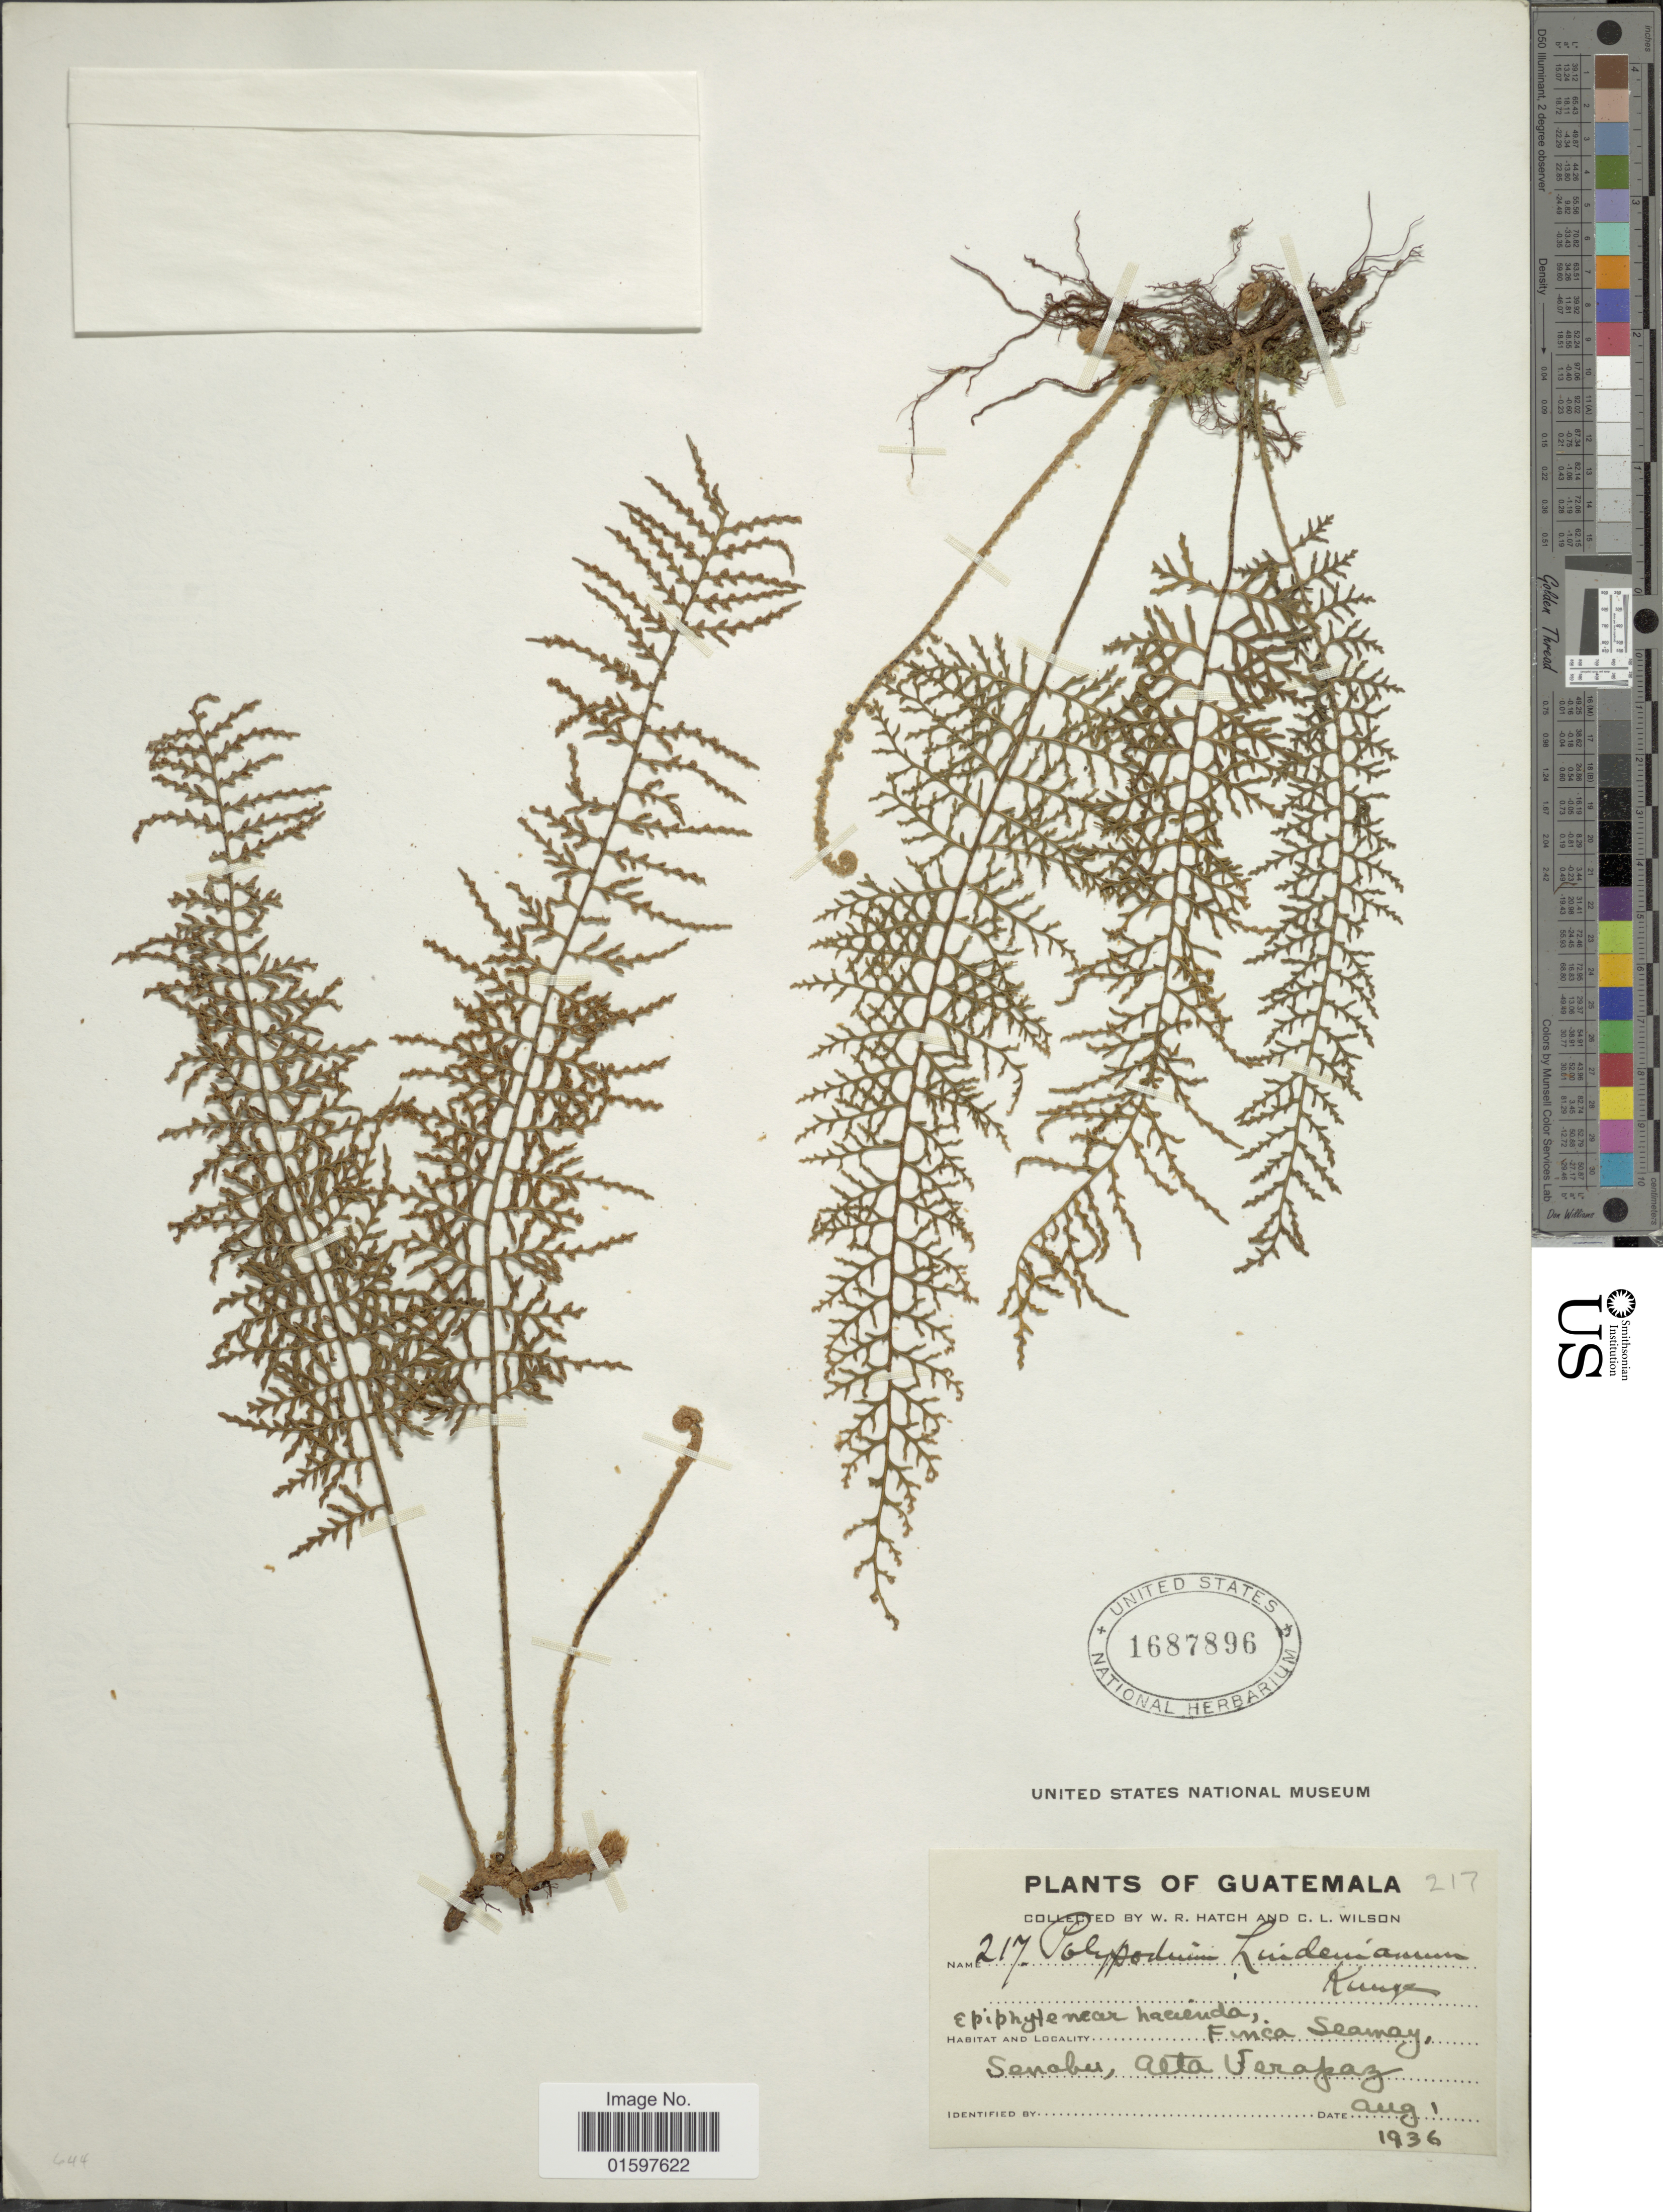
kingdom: Plantae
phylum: Tracheophyta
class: Polypodiopsida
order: Polypodiales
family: Polypodiaceae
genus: Pleopeltis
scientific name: Pleopeltis lindeniana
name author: (Kunze) A.R. Sm. & Tejero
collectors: W. Hatch & C. L. Wilson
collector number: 217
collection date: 1936-08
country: Guatemala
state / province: Alta Verapaz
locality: Epiphyte near hacienda, Finca seamay, Senahu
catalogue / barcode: US 1687896